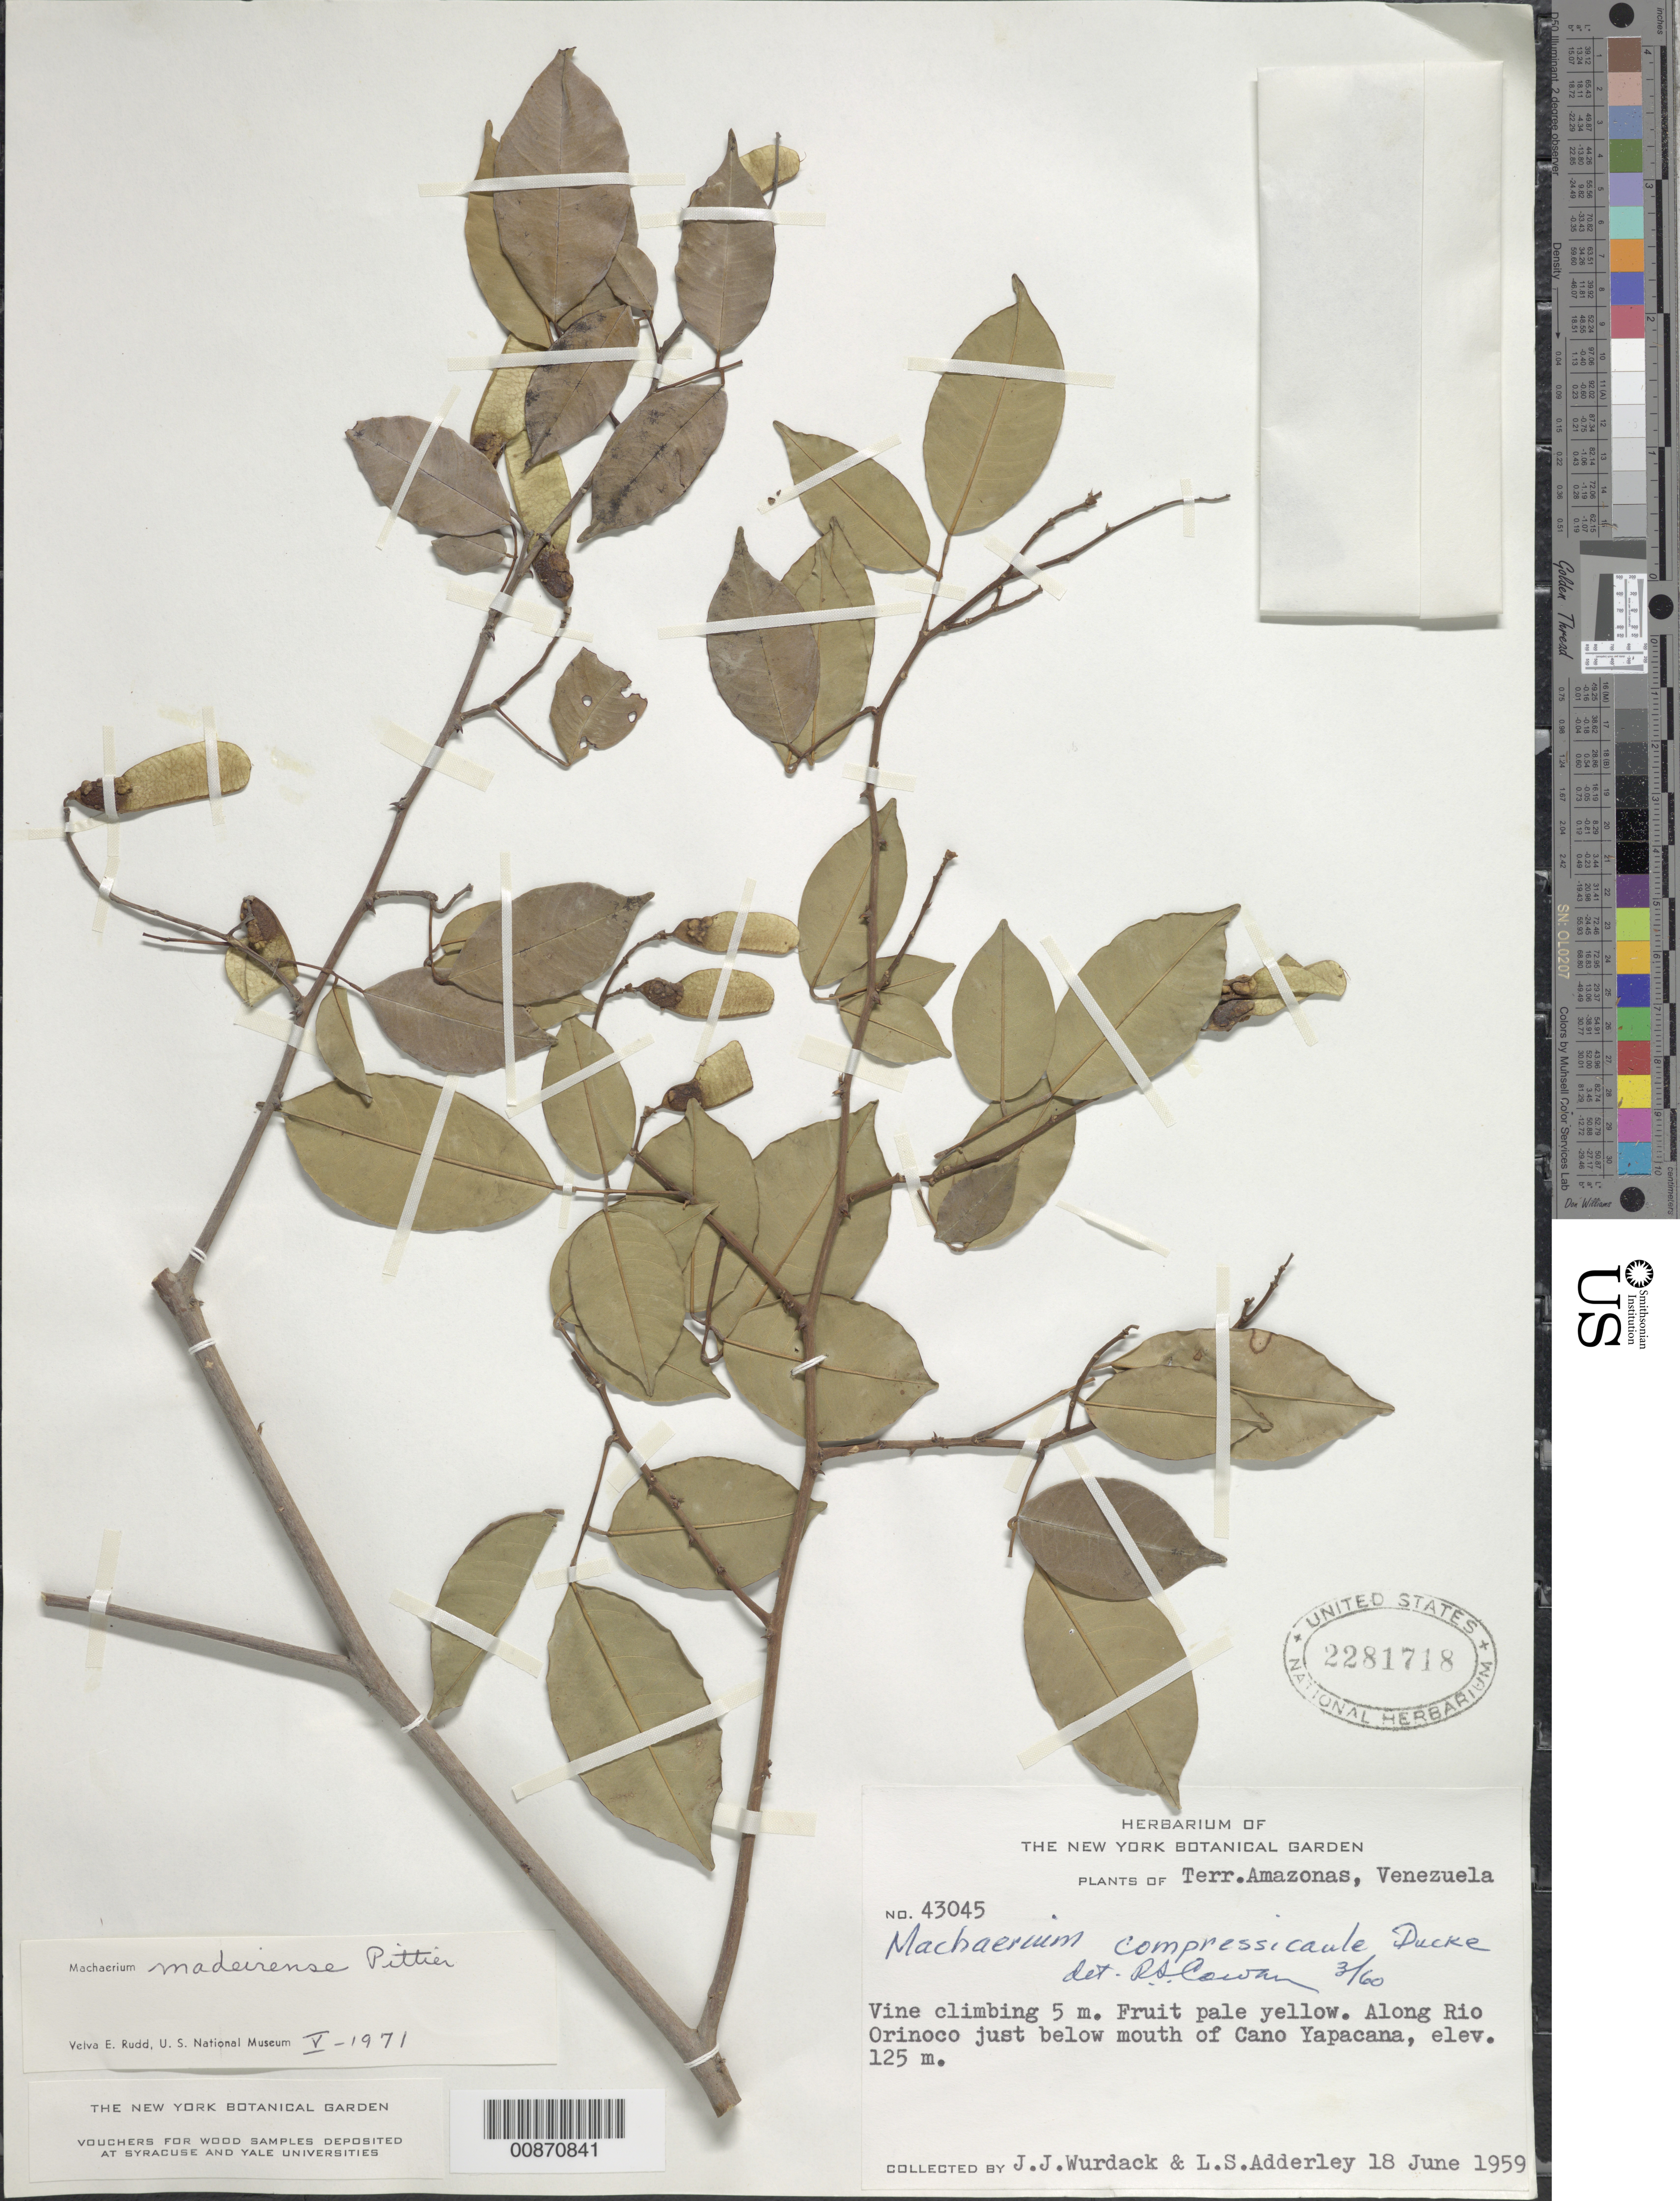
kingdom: Plantae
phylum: Tracheophyta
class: Magnoliopsida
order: Fabales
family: Fabaceae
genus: Machaerium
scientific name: Machaerium madeirense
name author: Pittier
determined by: Rudd, V. E.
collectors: J. J. Wurdack & L. S. Adderley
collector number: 43045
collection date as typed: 18-Jun-59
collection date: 1959-06-18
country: Venezuela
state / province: Amazonas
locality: Río Orinoco, Caño Yapacana, just below mouth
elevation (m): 125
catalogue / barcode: US 2281718